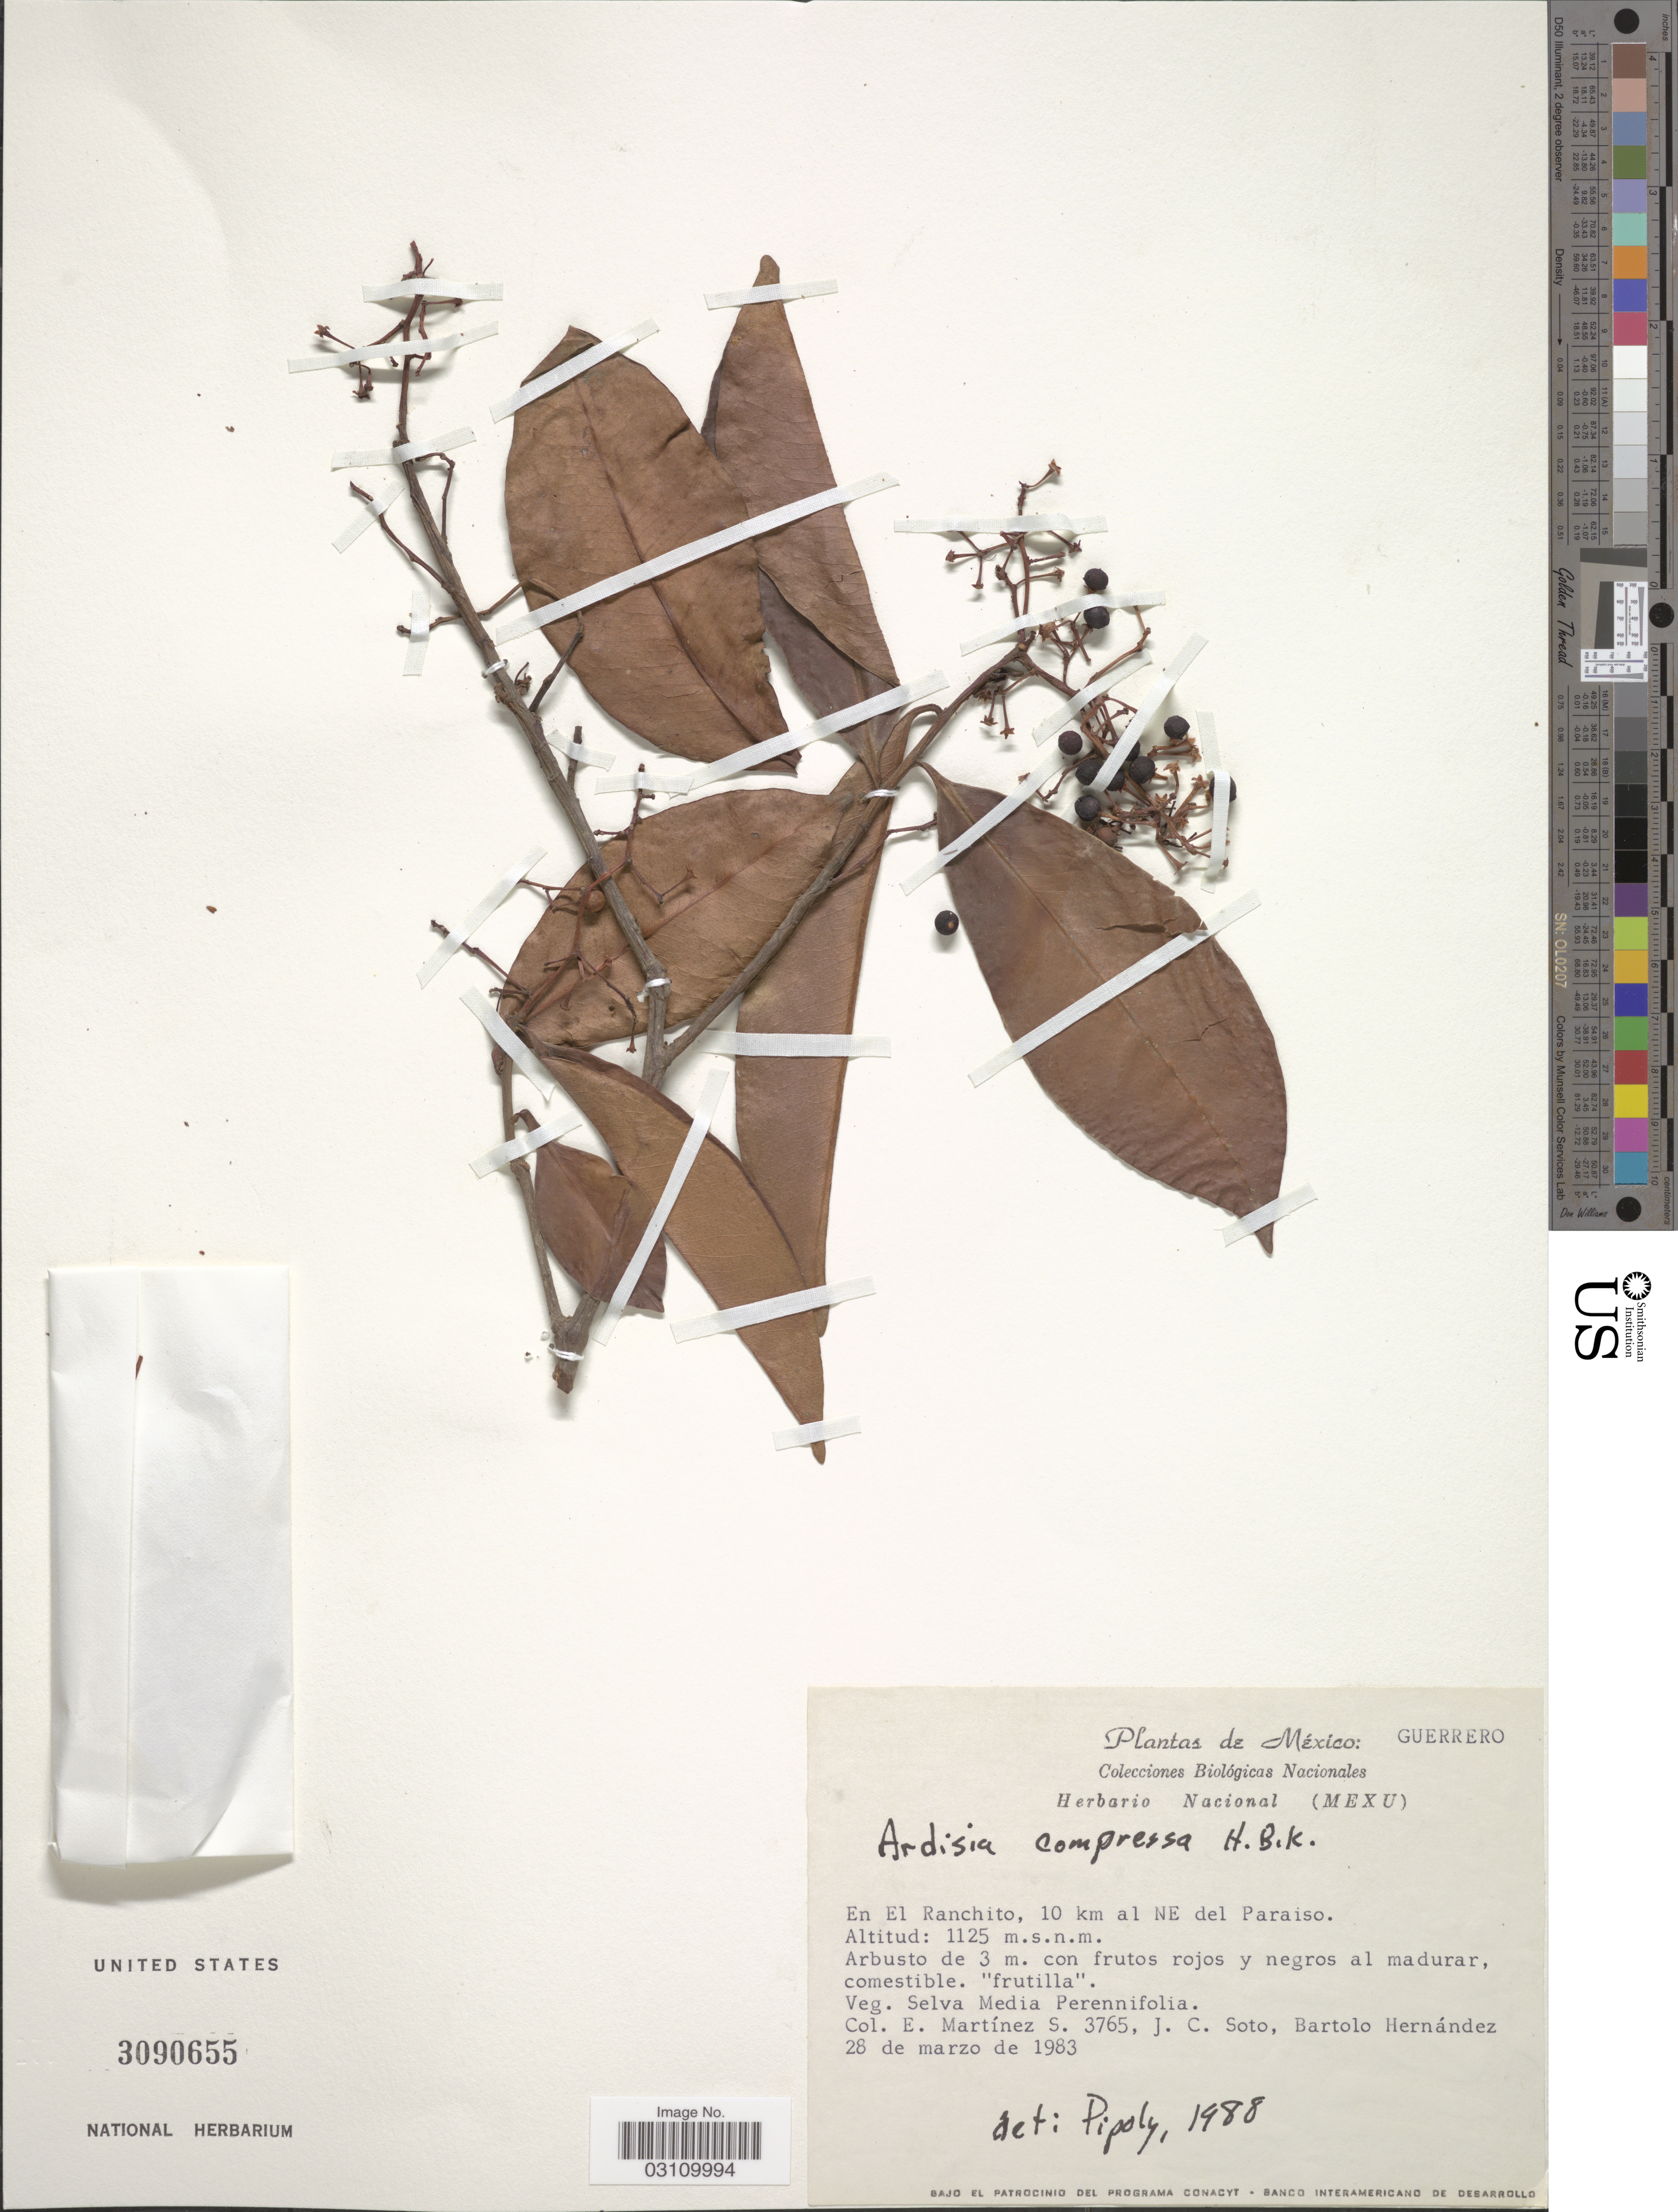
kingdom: Plantae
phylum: Tracheophyta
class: Magnoliopsida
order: Ericales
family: Primulaceae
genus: Ardisia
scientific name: Ardisia compressa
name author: Kunth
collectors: E. M. Martínez S., J. Soto & B. Hernández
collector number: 3765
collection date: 1983-03-28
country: Mexico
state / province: Guerrero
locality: En El Ranchito, 10 km al NE del Paraiso.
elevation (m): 1125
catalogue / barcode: US 3090655